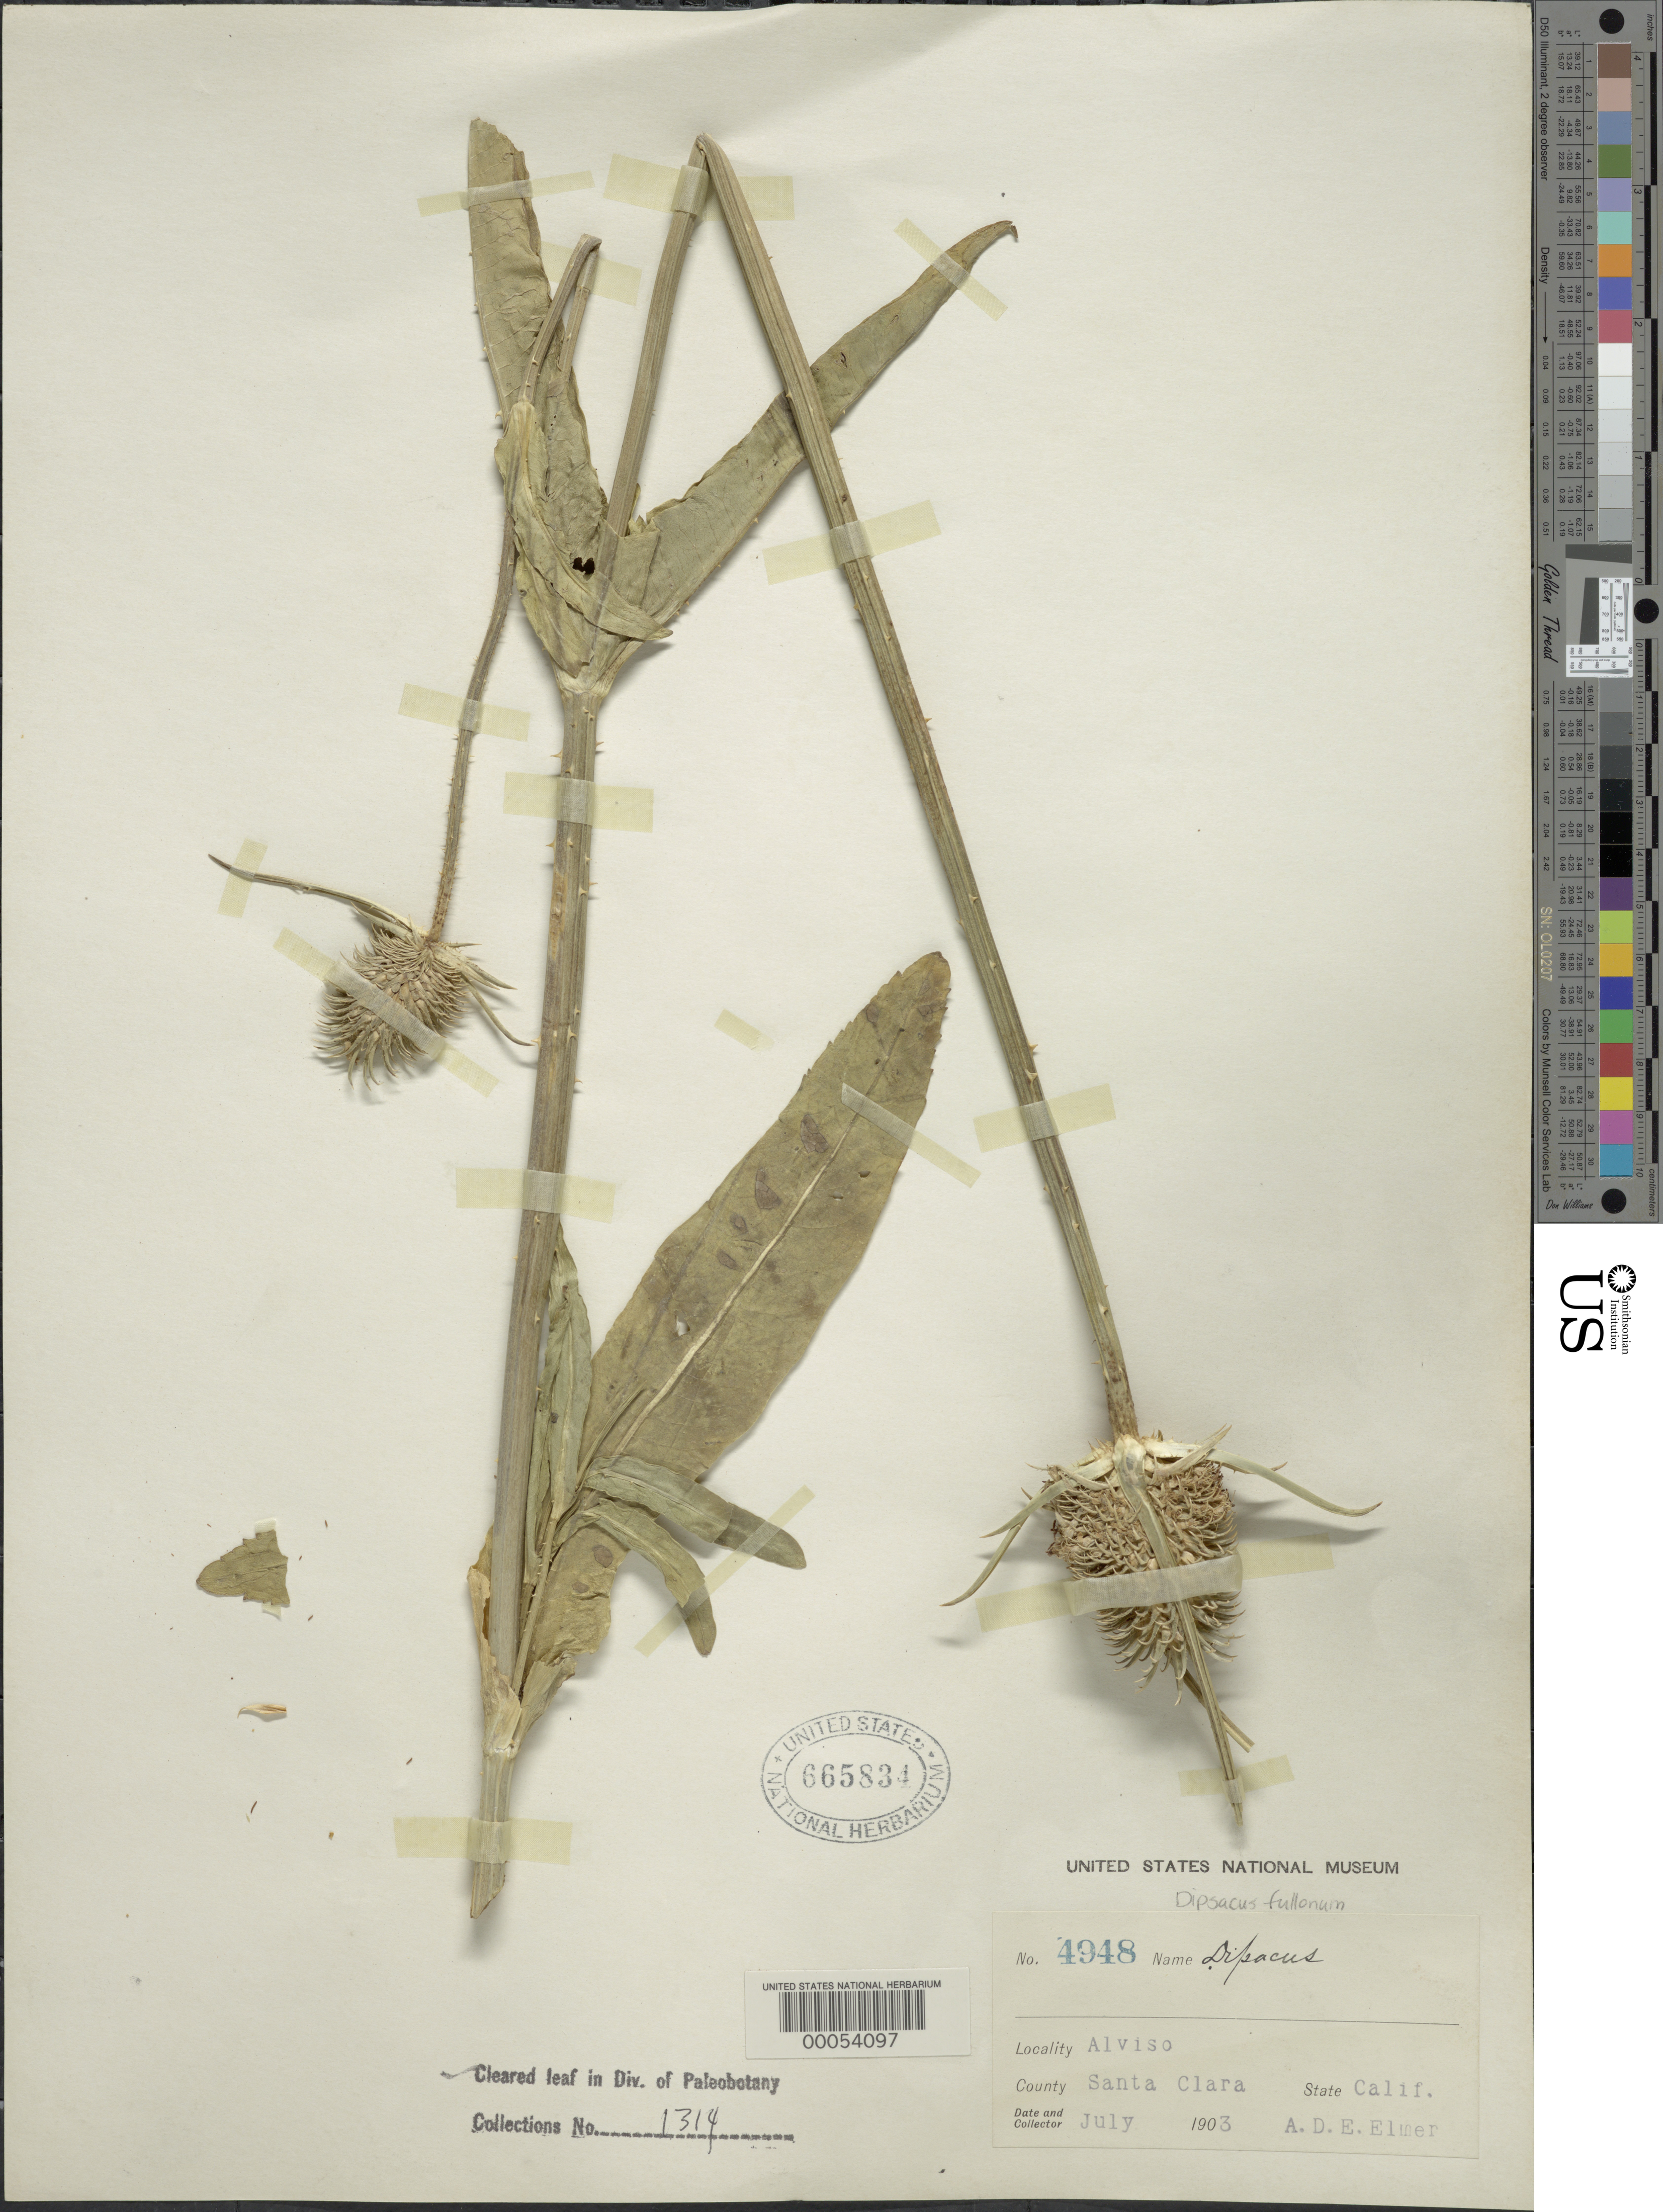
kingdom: Plantae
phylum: Tracheophyta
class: Magnoliopsida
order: Dipsacales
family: Caprifoliaceae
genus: Dipsacus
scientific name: Dipsacus fullonum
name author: L.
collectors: A. D. E. Elmer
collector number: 4948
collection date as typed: Jul 1903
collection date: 1903-07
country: United States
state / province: California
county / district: Santa Clara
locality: Alviso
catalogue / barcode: US 665834